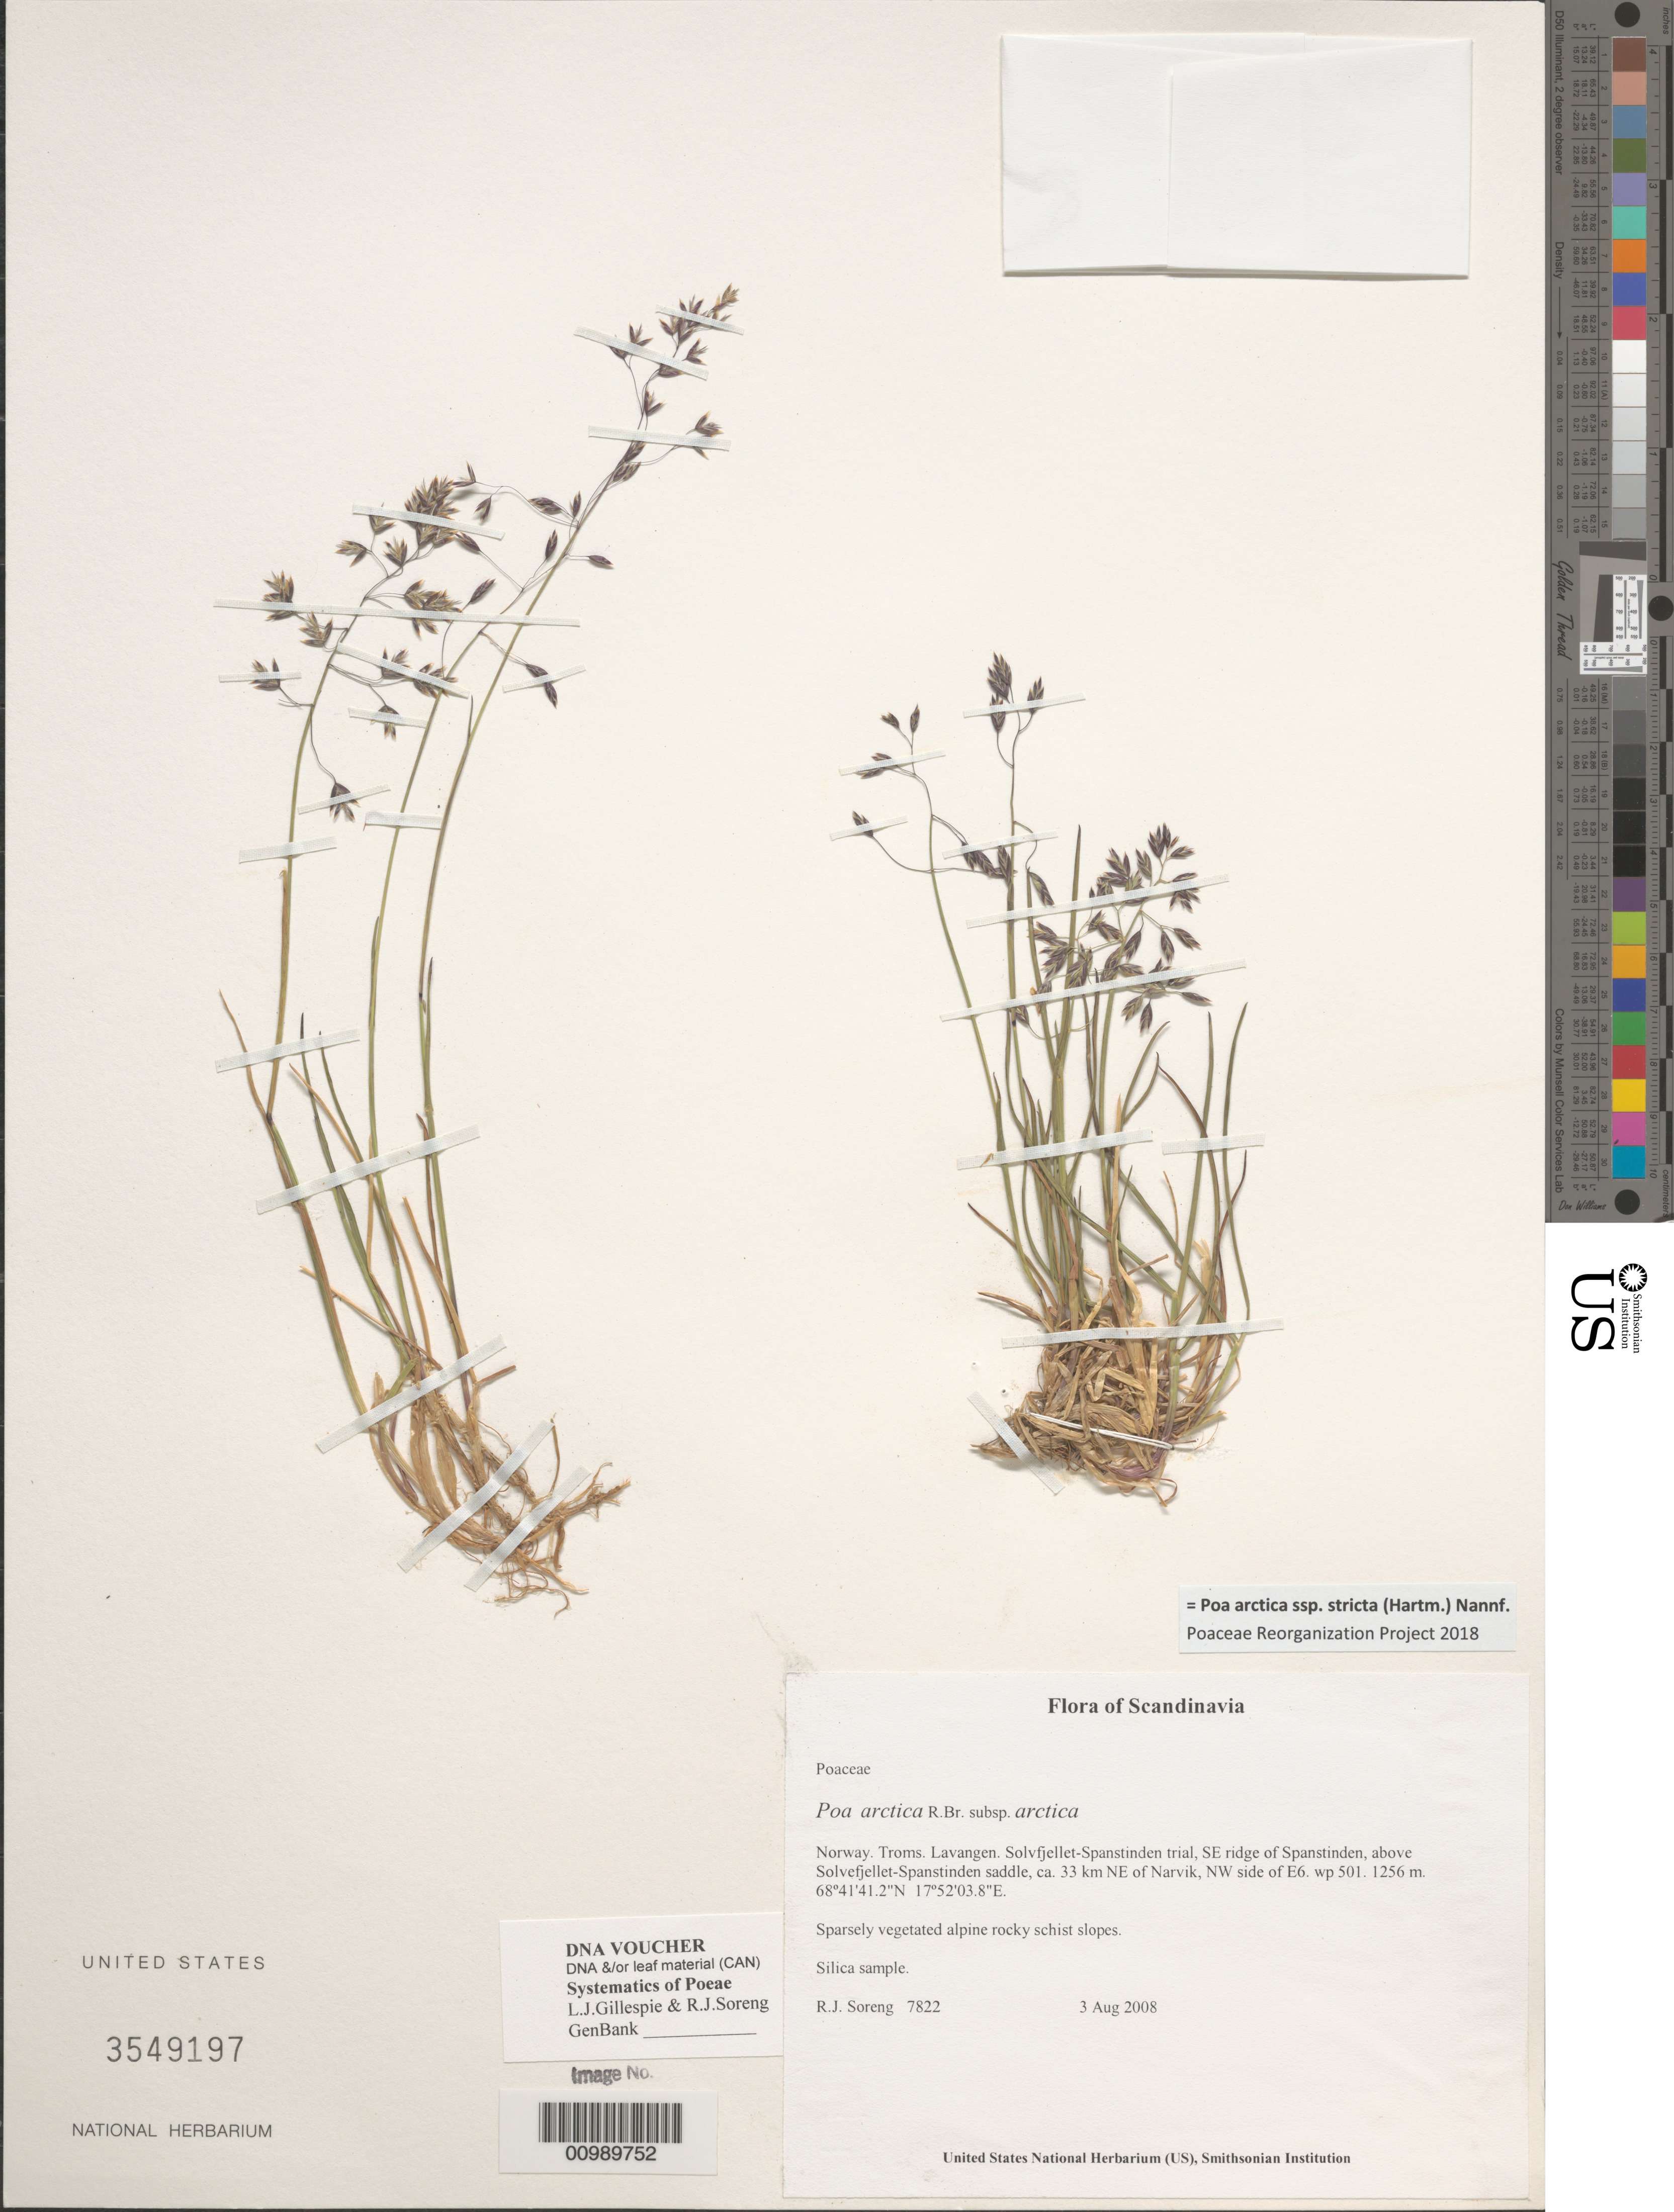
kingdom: Plantae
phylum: Tracheophyta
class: Liliopsida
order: Poales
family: Poaceae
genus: Poa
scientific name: Poa arctica subsp. stricta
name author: (Hartm.) Nannf.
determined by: Poaceae Reorganization Project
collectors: R. J. Soreng & N. L. Soreng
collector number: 7822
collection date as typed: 03 Aug 2008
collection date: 2008-08-03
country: Norway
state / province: Troms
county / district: Lavangen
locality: Solvfjellet-Spanstinden trial, SE ridge of Spanstinden, above Solvefjellet-Spanstinden saddle, ca. 33 km NE of Narvik, NW side of E6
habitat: Sparsely vegetated alpine rocky schist slopes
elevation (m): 1256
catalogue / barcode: US 3549197